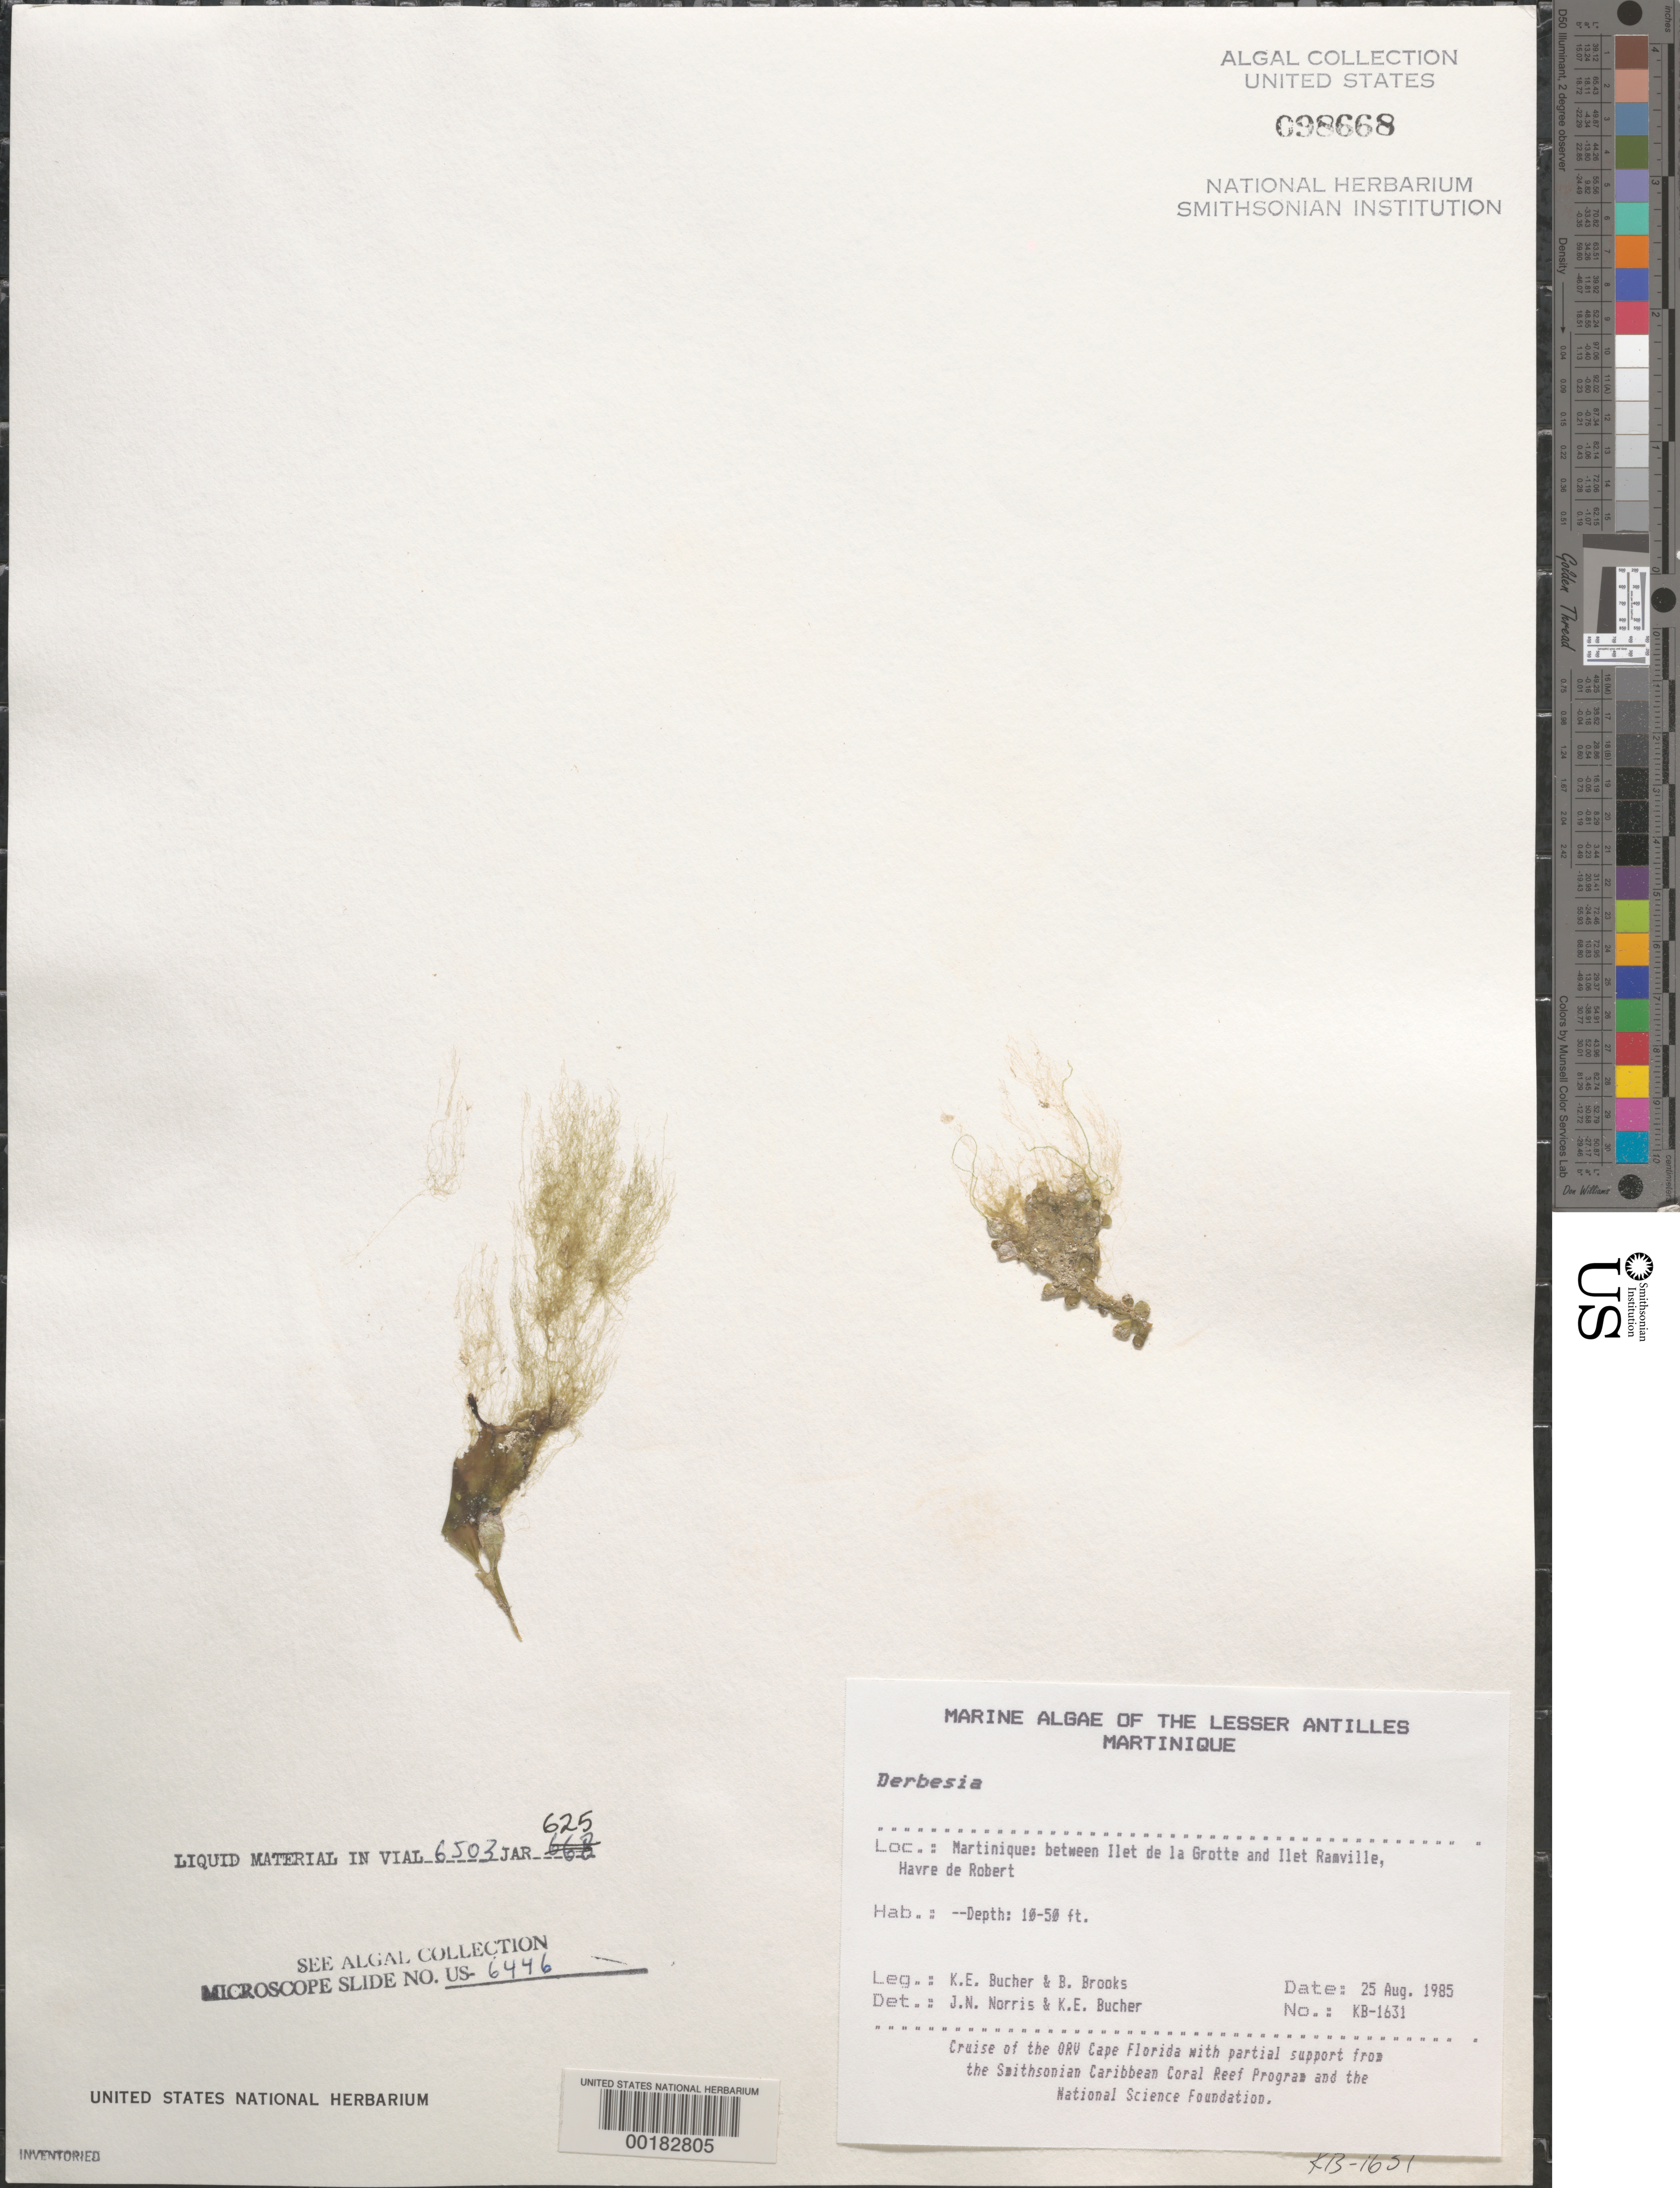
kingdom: Plantae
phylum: Chlorophyta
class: Ulvophyceae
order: Bryopsidales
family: Derbesiaceae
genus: Derbesia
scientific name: Derbesia sp.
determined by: Norris, J. N.; Bucher, K. E.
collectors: K. E. Bucher & B. Brooks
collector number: Kb-1631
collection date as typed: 25 Aug 1985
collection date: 1985-08-25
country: Martinique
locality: Between Ilet de la Grotte and Ilet de Ramville, Havre du Robert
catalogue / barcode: US 98668